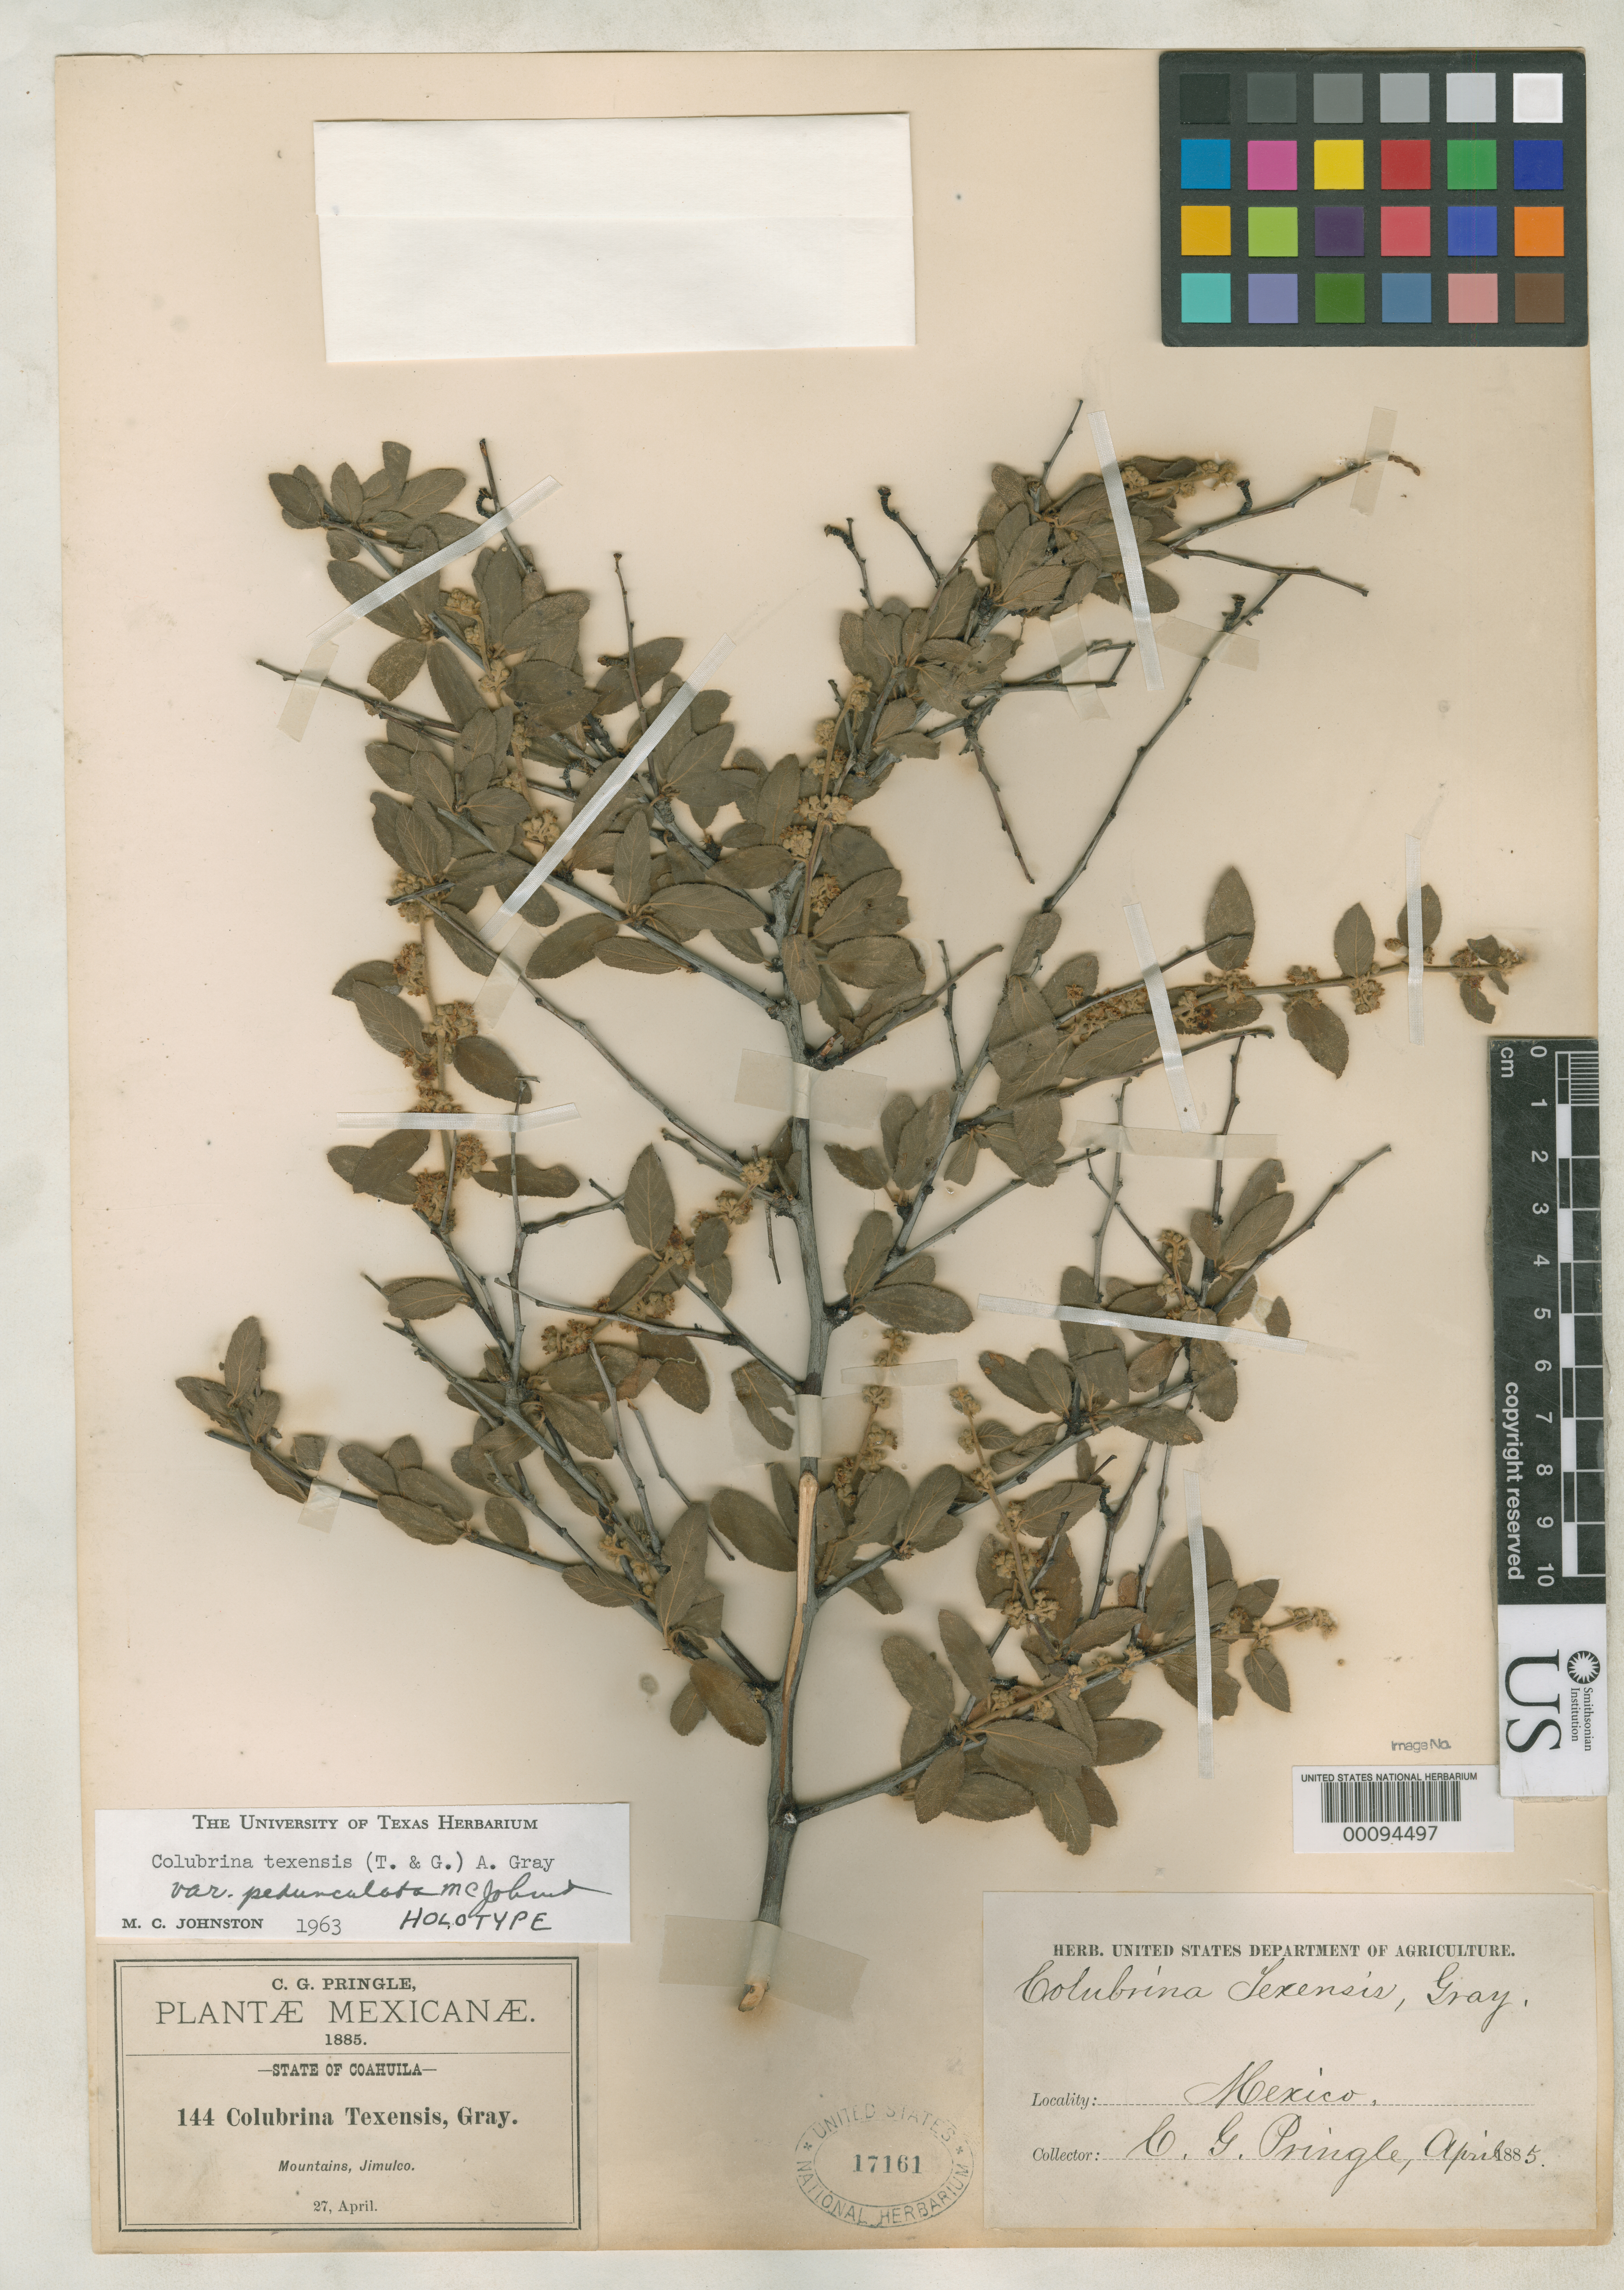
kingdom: Plantae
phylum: Tracheophyta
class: Magnoliopsida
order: Rosales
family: Rhamnaceae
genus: Colubrina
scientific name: Colubrina texensis var. pedunculata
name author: M.C. Johnst.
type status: Holotype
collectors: C. G. Pringle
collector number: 144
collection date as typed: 22 Apr 1885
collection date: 1885-04-22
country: Mexico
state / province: Coahuila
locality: Mountains, Jimulco.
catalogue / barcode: US 17161